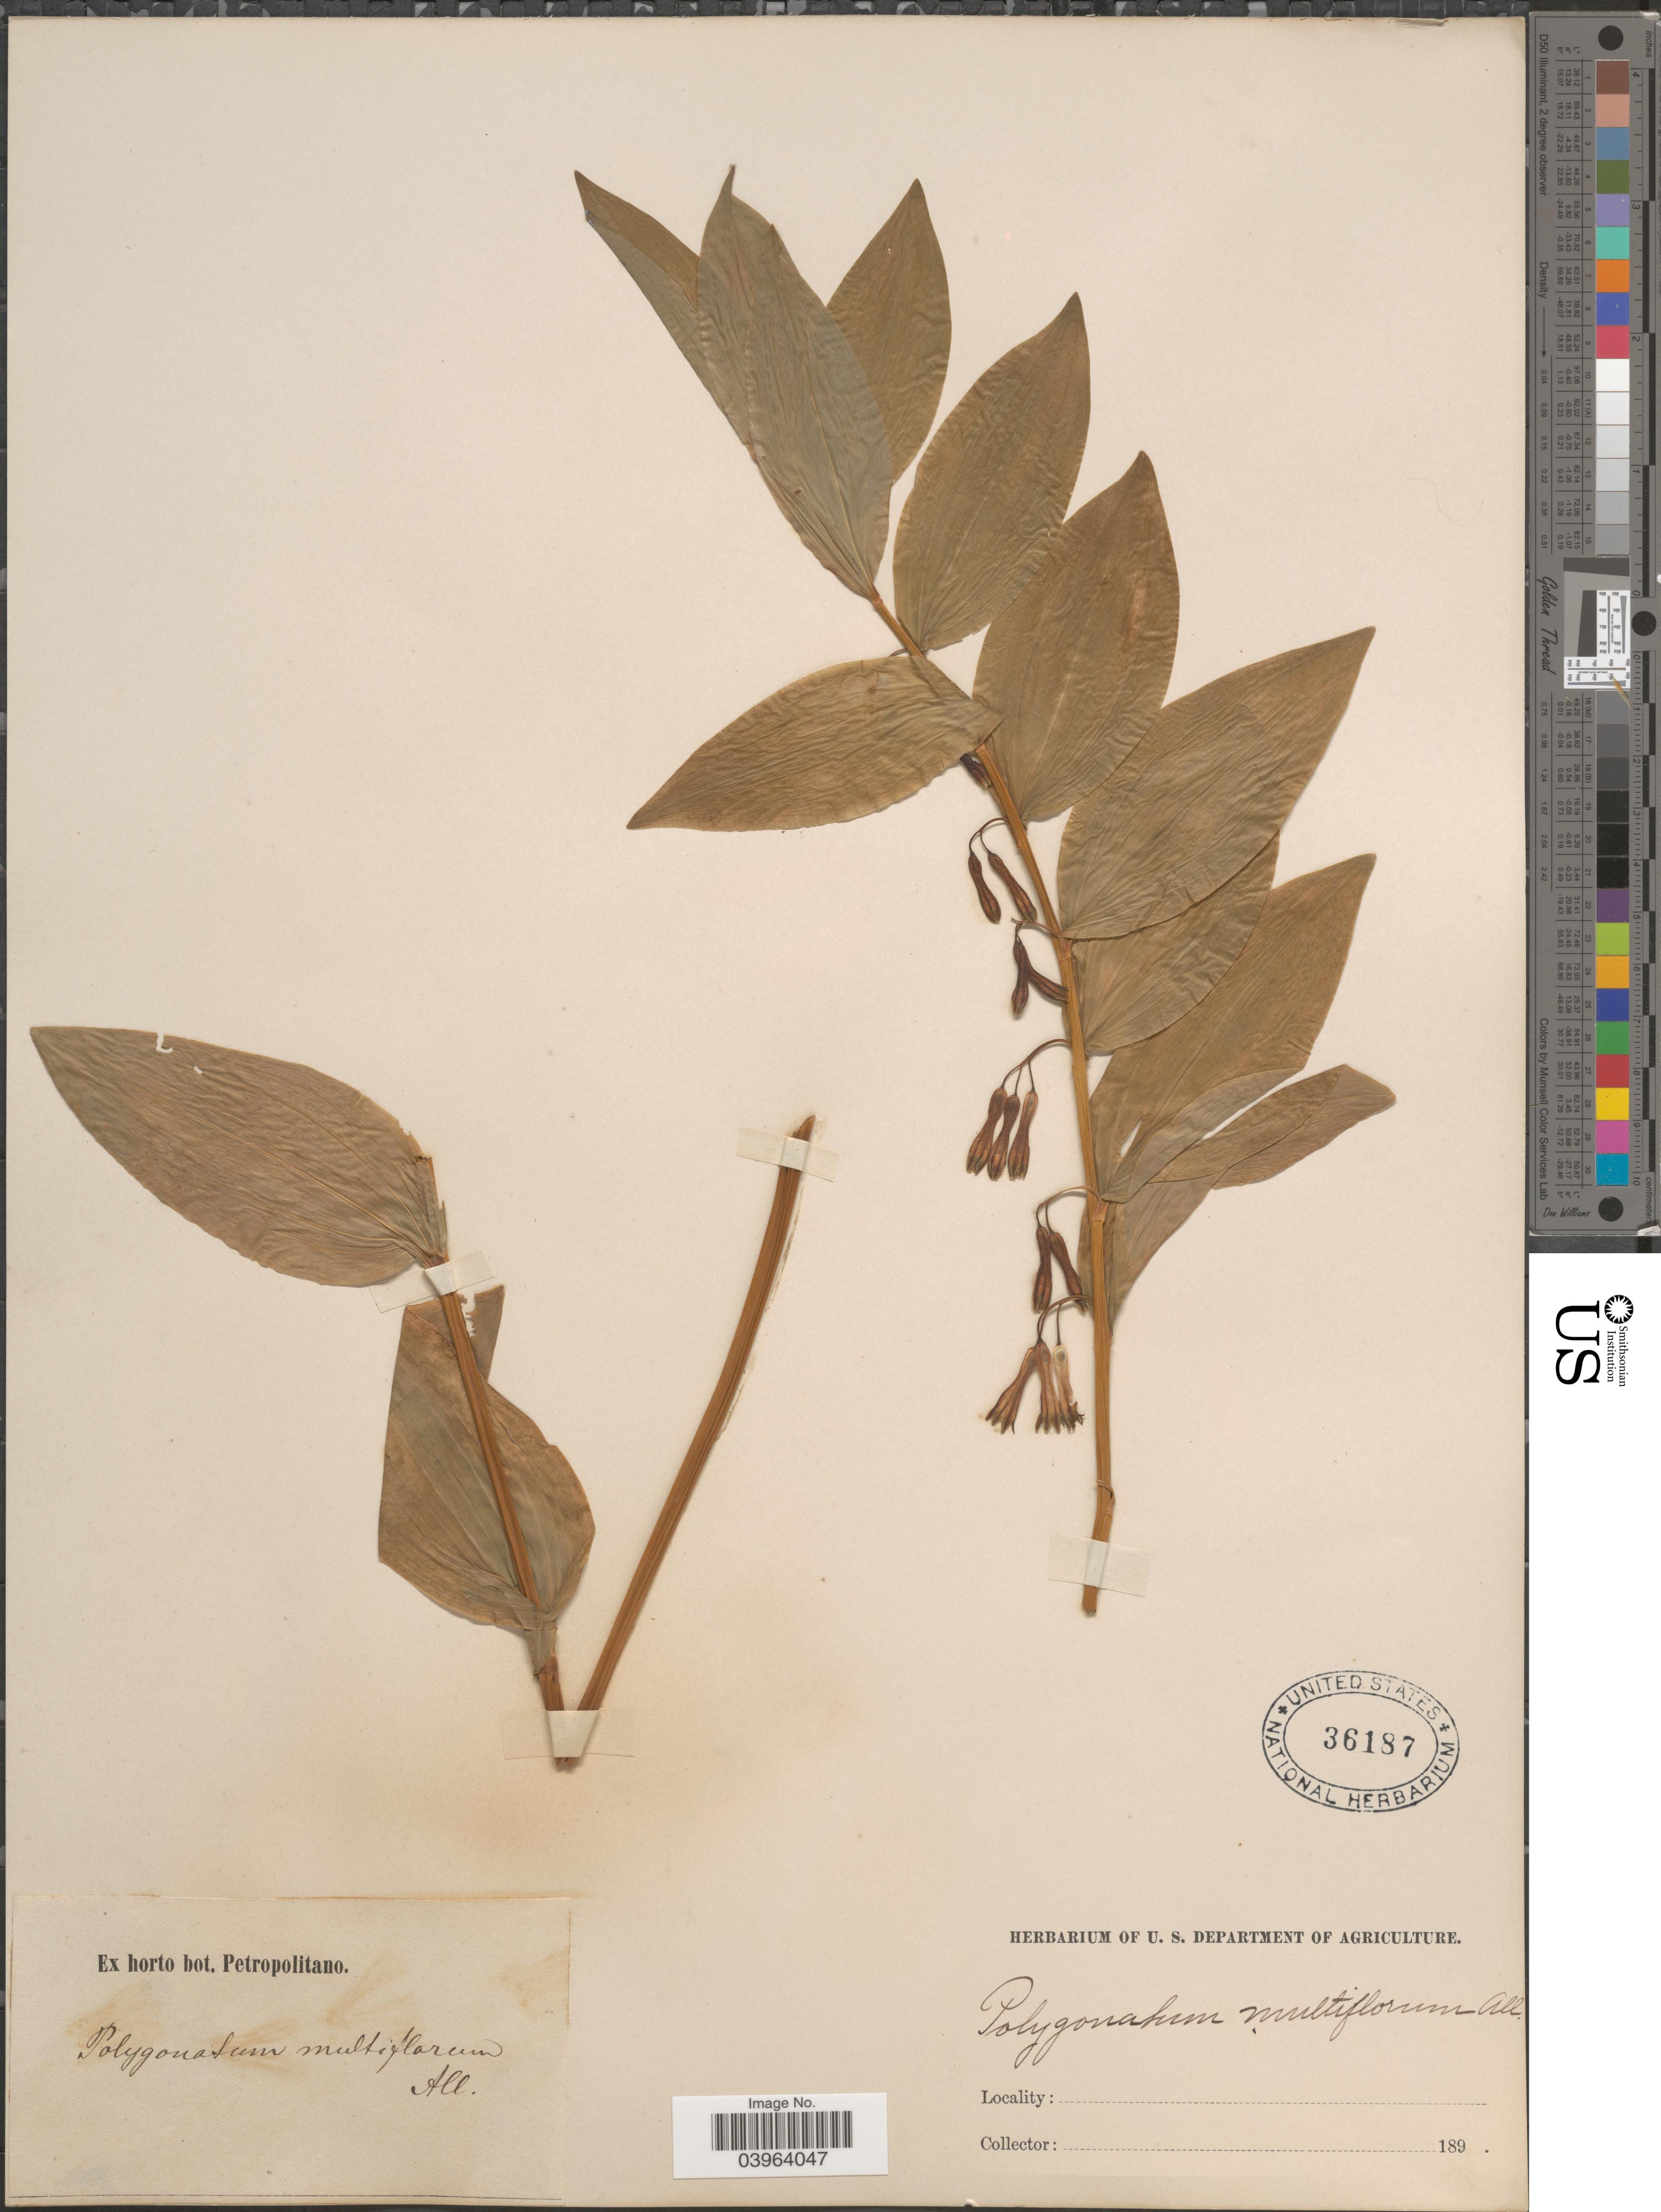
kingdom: Plantae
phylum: Tracheophyta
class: Liliopsida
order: Asparagales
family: Asparagaceae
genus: Polygonatum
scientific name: Polygonatum multiflorum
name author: (L.) All.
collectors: ex Horto Bot. Petropolitano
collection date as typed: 189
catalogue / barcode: US 36187